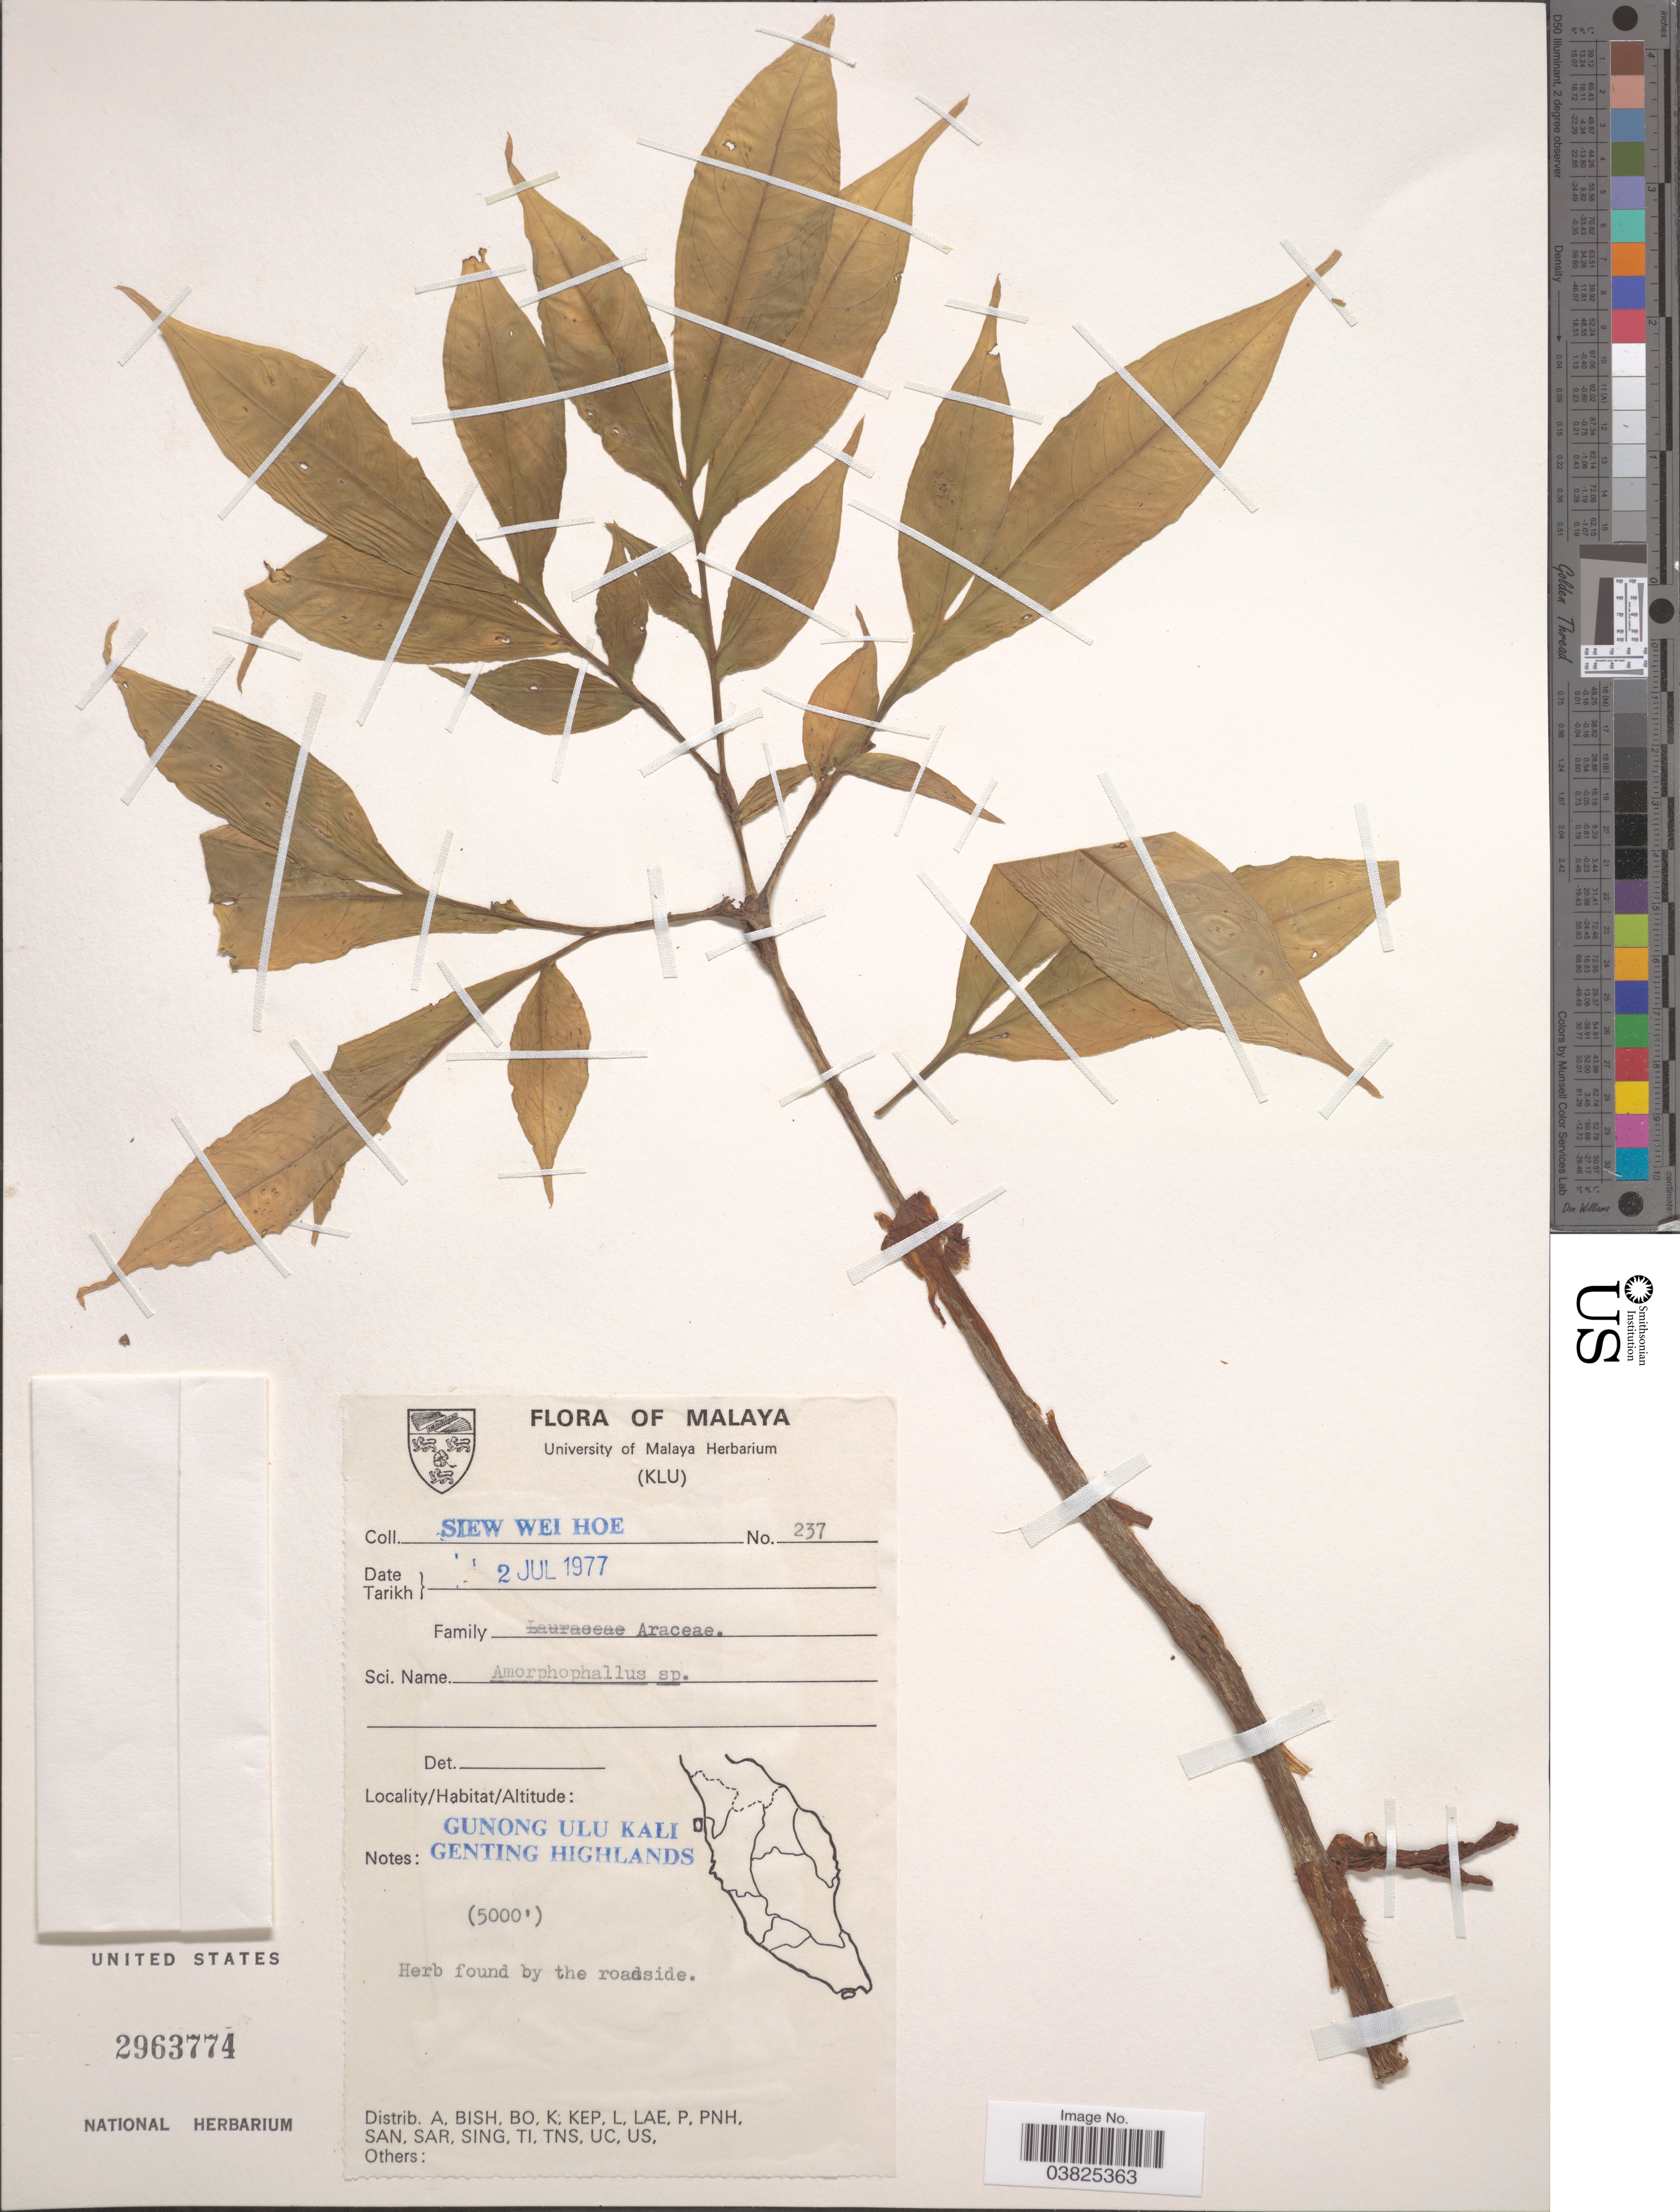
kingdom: Plantae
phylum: Tracheophyta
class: Liliopsida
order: Alismatales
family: Araceae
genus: Amorphophallus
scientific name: Amorphophallus sp.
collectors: W. H. Siew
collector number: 237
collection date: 1977-07-02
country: Malaysia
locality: Malaya. Gunong Ulu Kali. Genting Highlands.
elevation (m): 1524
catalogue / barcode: US 2963774